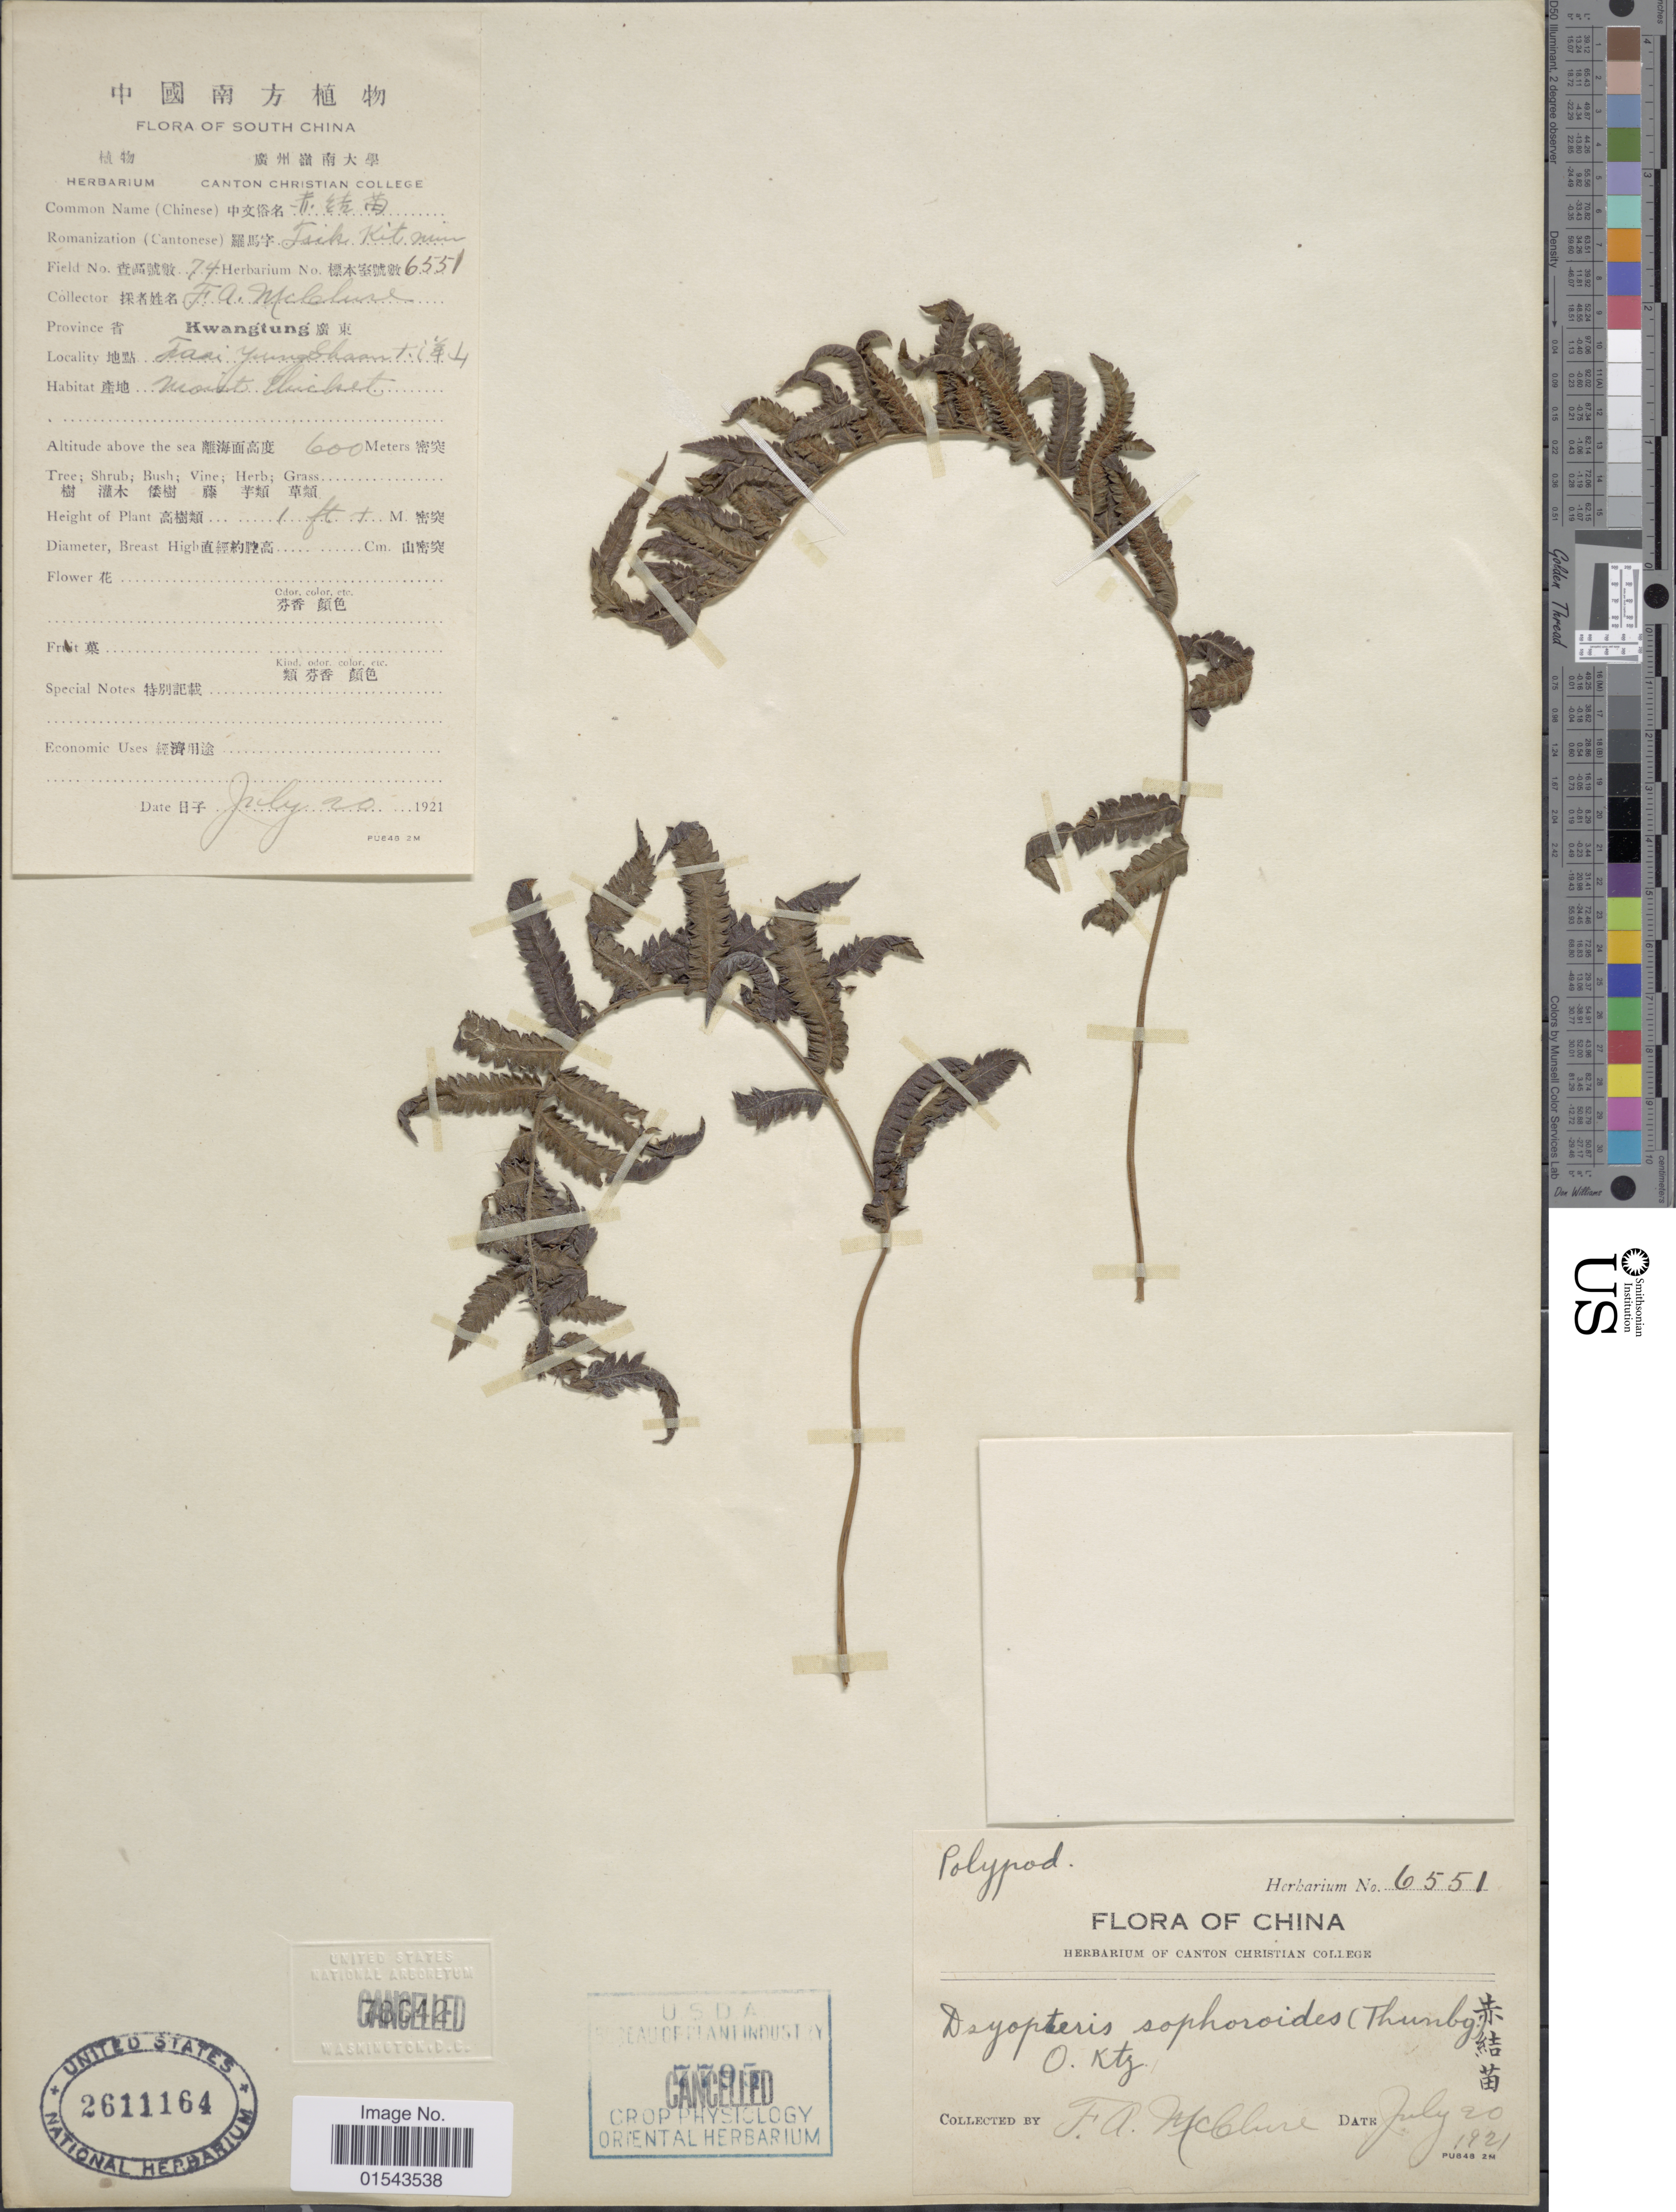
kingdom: Plantae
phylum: Tracheophyta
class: Polypodiopsida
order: Polypodiales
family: Thelypteridaceae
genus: Christella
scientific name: Christella acuminata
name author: (Houtt.) H. Lév.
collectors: F. A. McClure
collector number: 74/6551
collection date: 1921-07-20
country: China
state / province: Guangdong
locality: Kwangtung, fasi Yungshaan [interpreted]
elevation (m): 600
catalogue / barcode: US 2611164